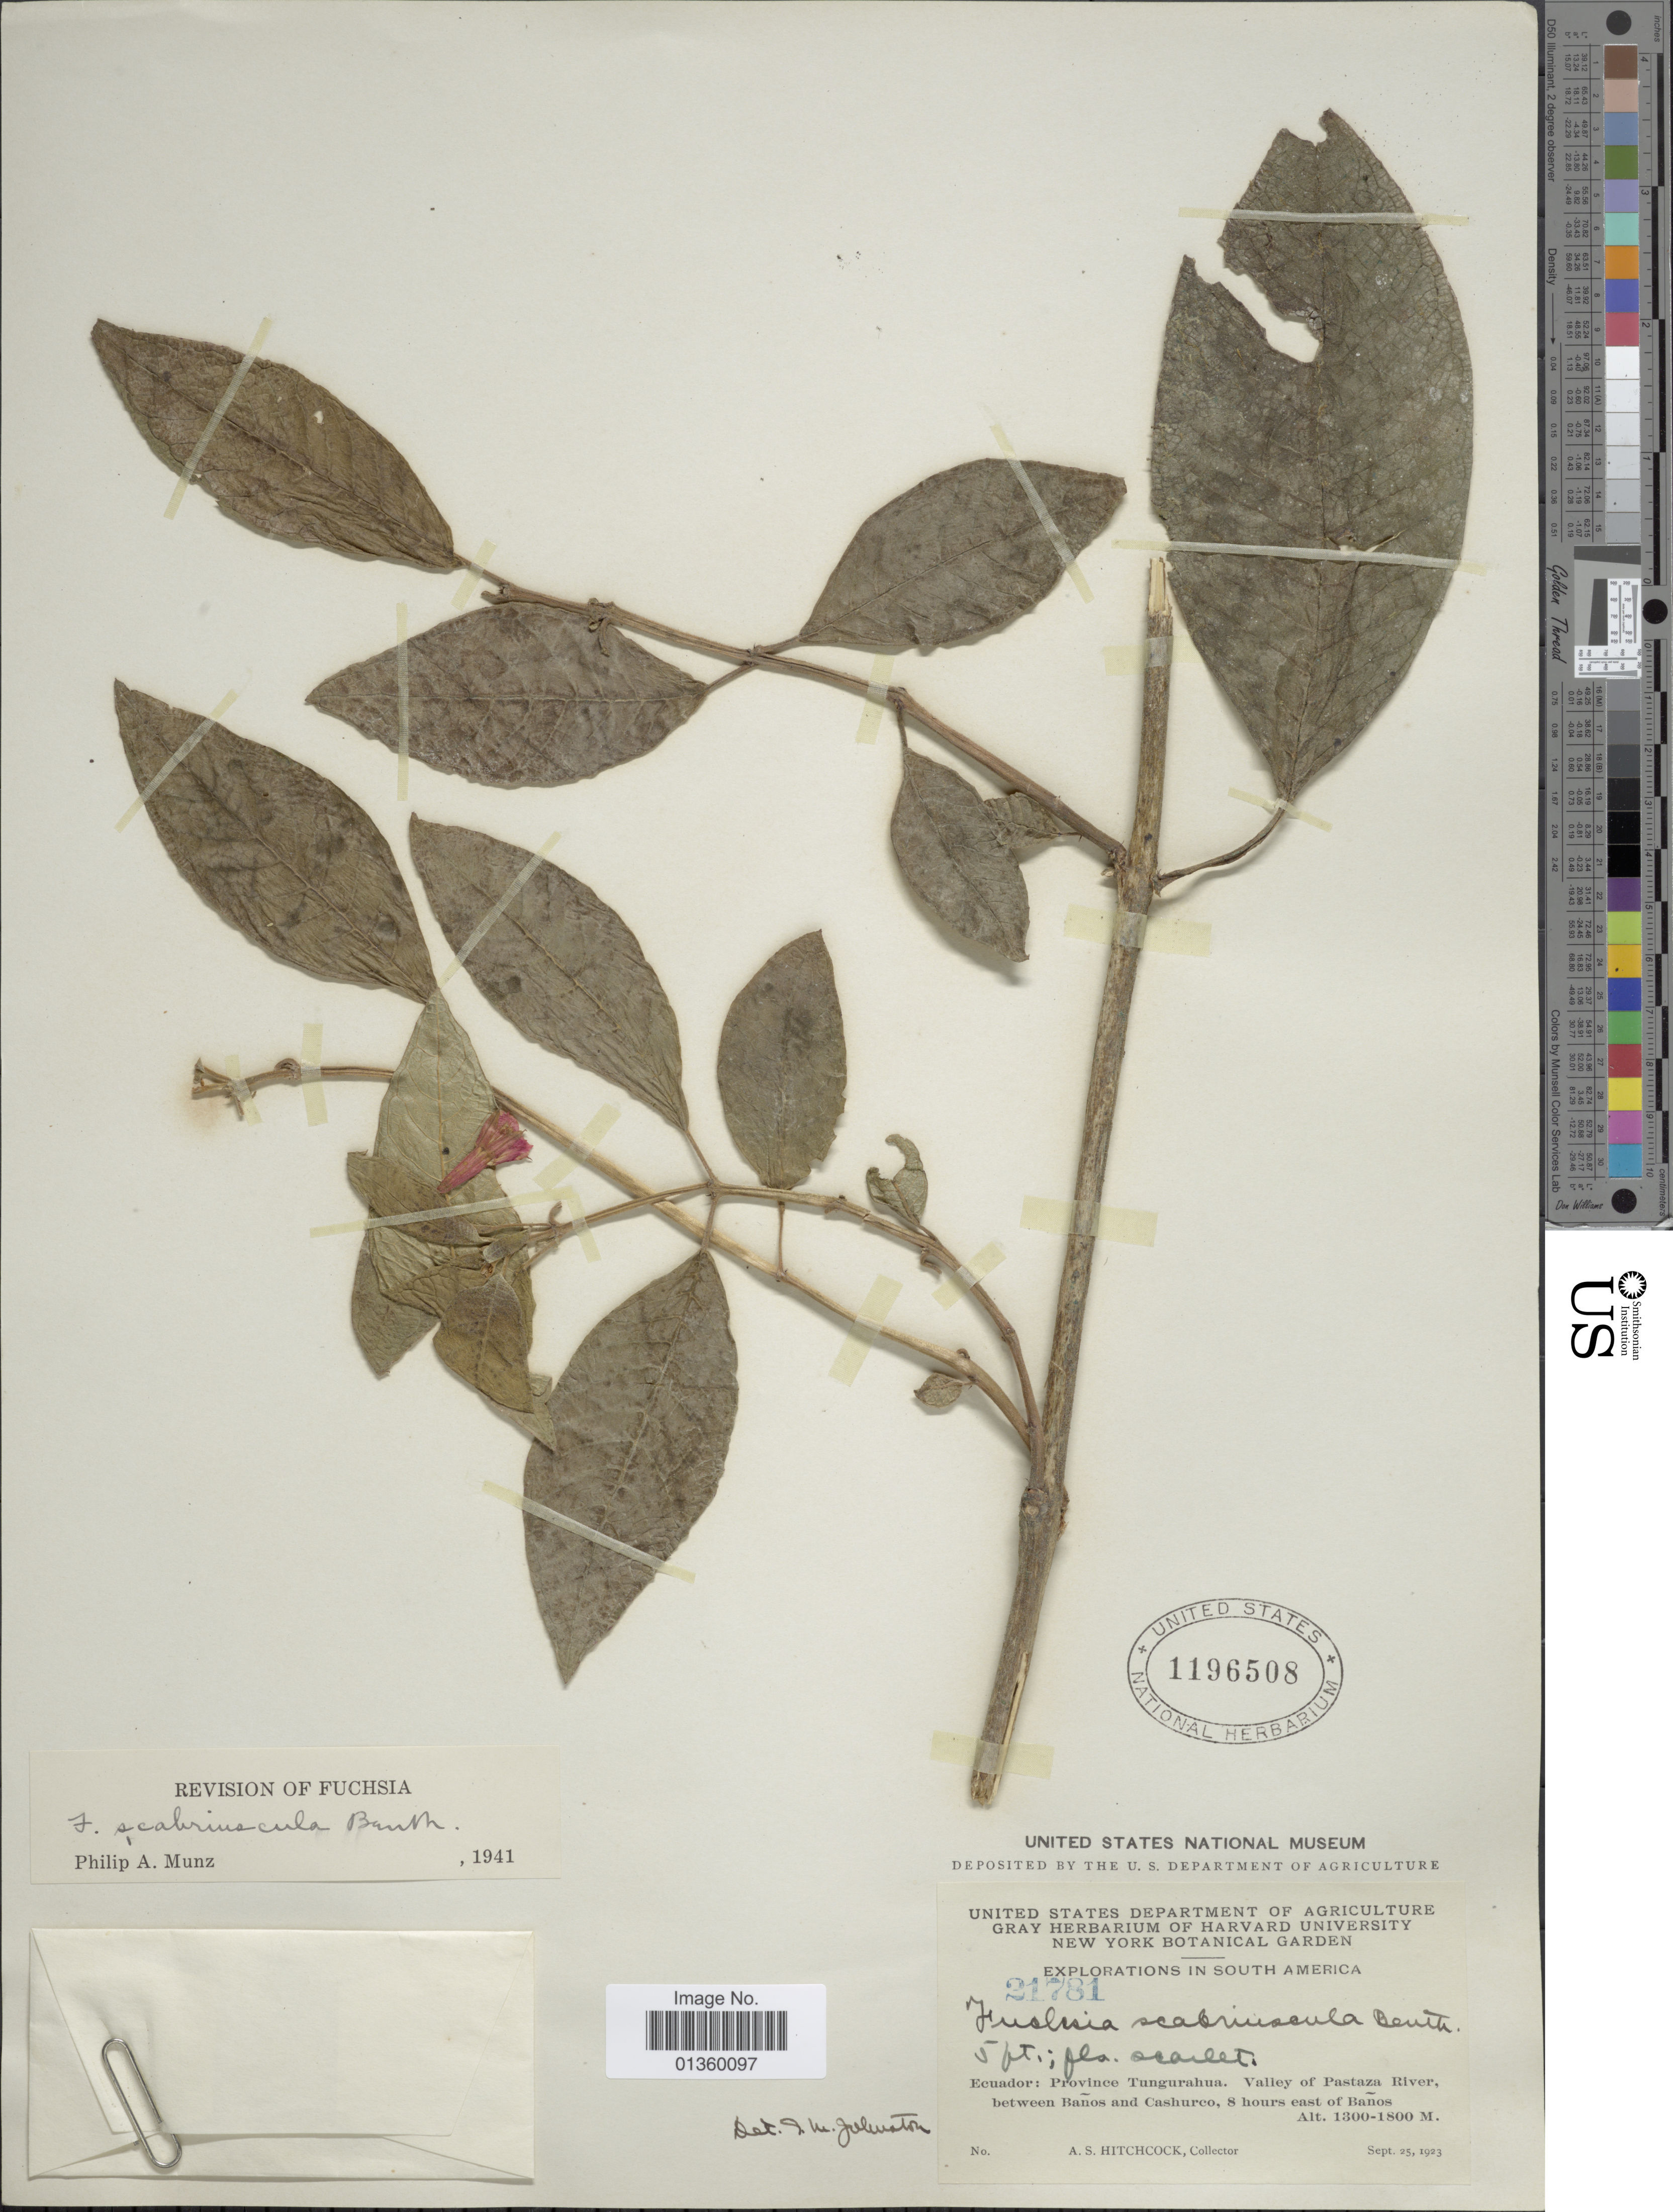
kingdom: Plantae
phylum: Tracheophyta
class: Magnoliopsida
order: Myrtales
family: Onagraceae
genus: Fuchsia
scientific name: Fuchsia scabriuscula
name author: Benth.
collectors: A. S. Hitchcock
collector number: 21781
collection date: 1923-09-25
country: Ecuador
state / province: Tungurahua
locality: Valley of Pastaza River, between Baños and Cashurco, 8 hours east of Baños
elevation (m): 1300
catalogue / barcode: US 1196508